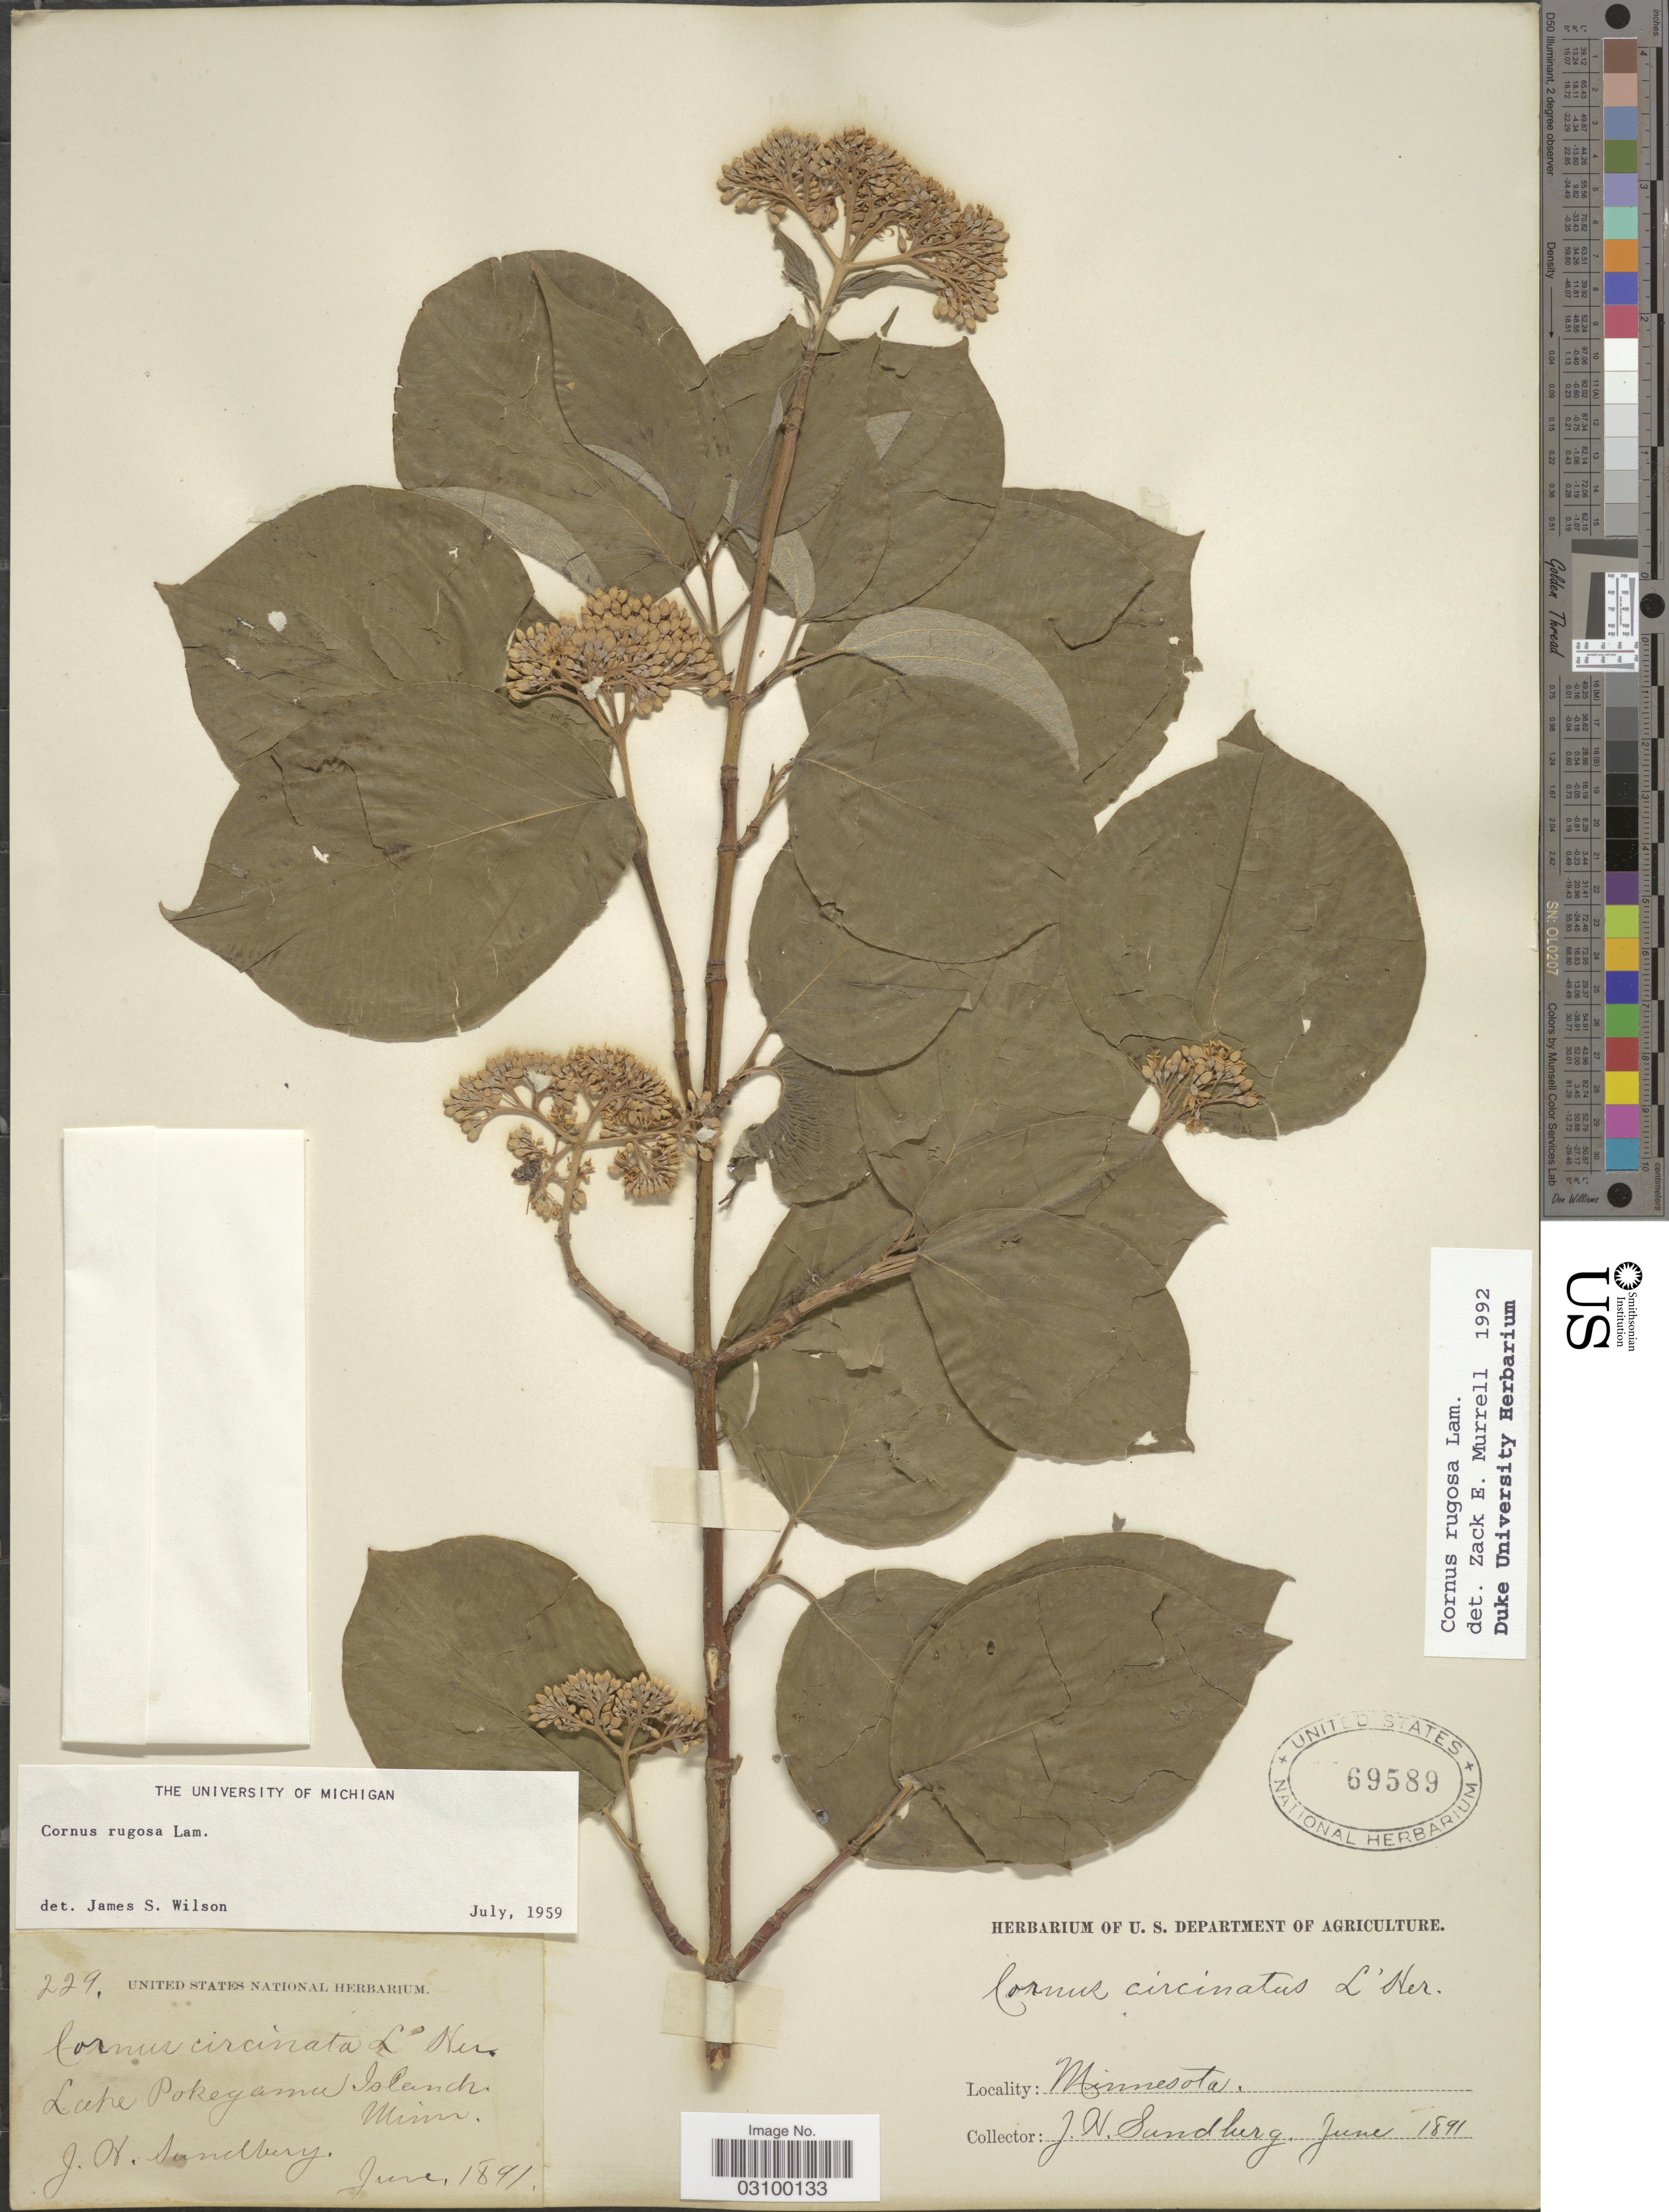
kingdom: Plantae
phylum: Tracheophyta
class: Magnoliopsida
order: Cornales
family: Cornaceae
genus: Cornus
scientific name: Cornus rugosa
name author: Lam.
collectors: J. H. Sandberg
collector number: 229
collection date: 1891-06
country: United States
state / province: Minnesota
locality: Lake Pokegama Islands. Minn.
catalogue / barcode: US 69589